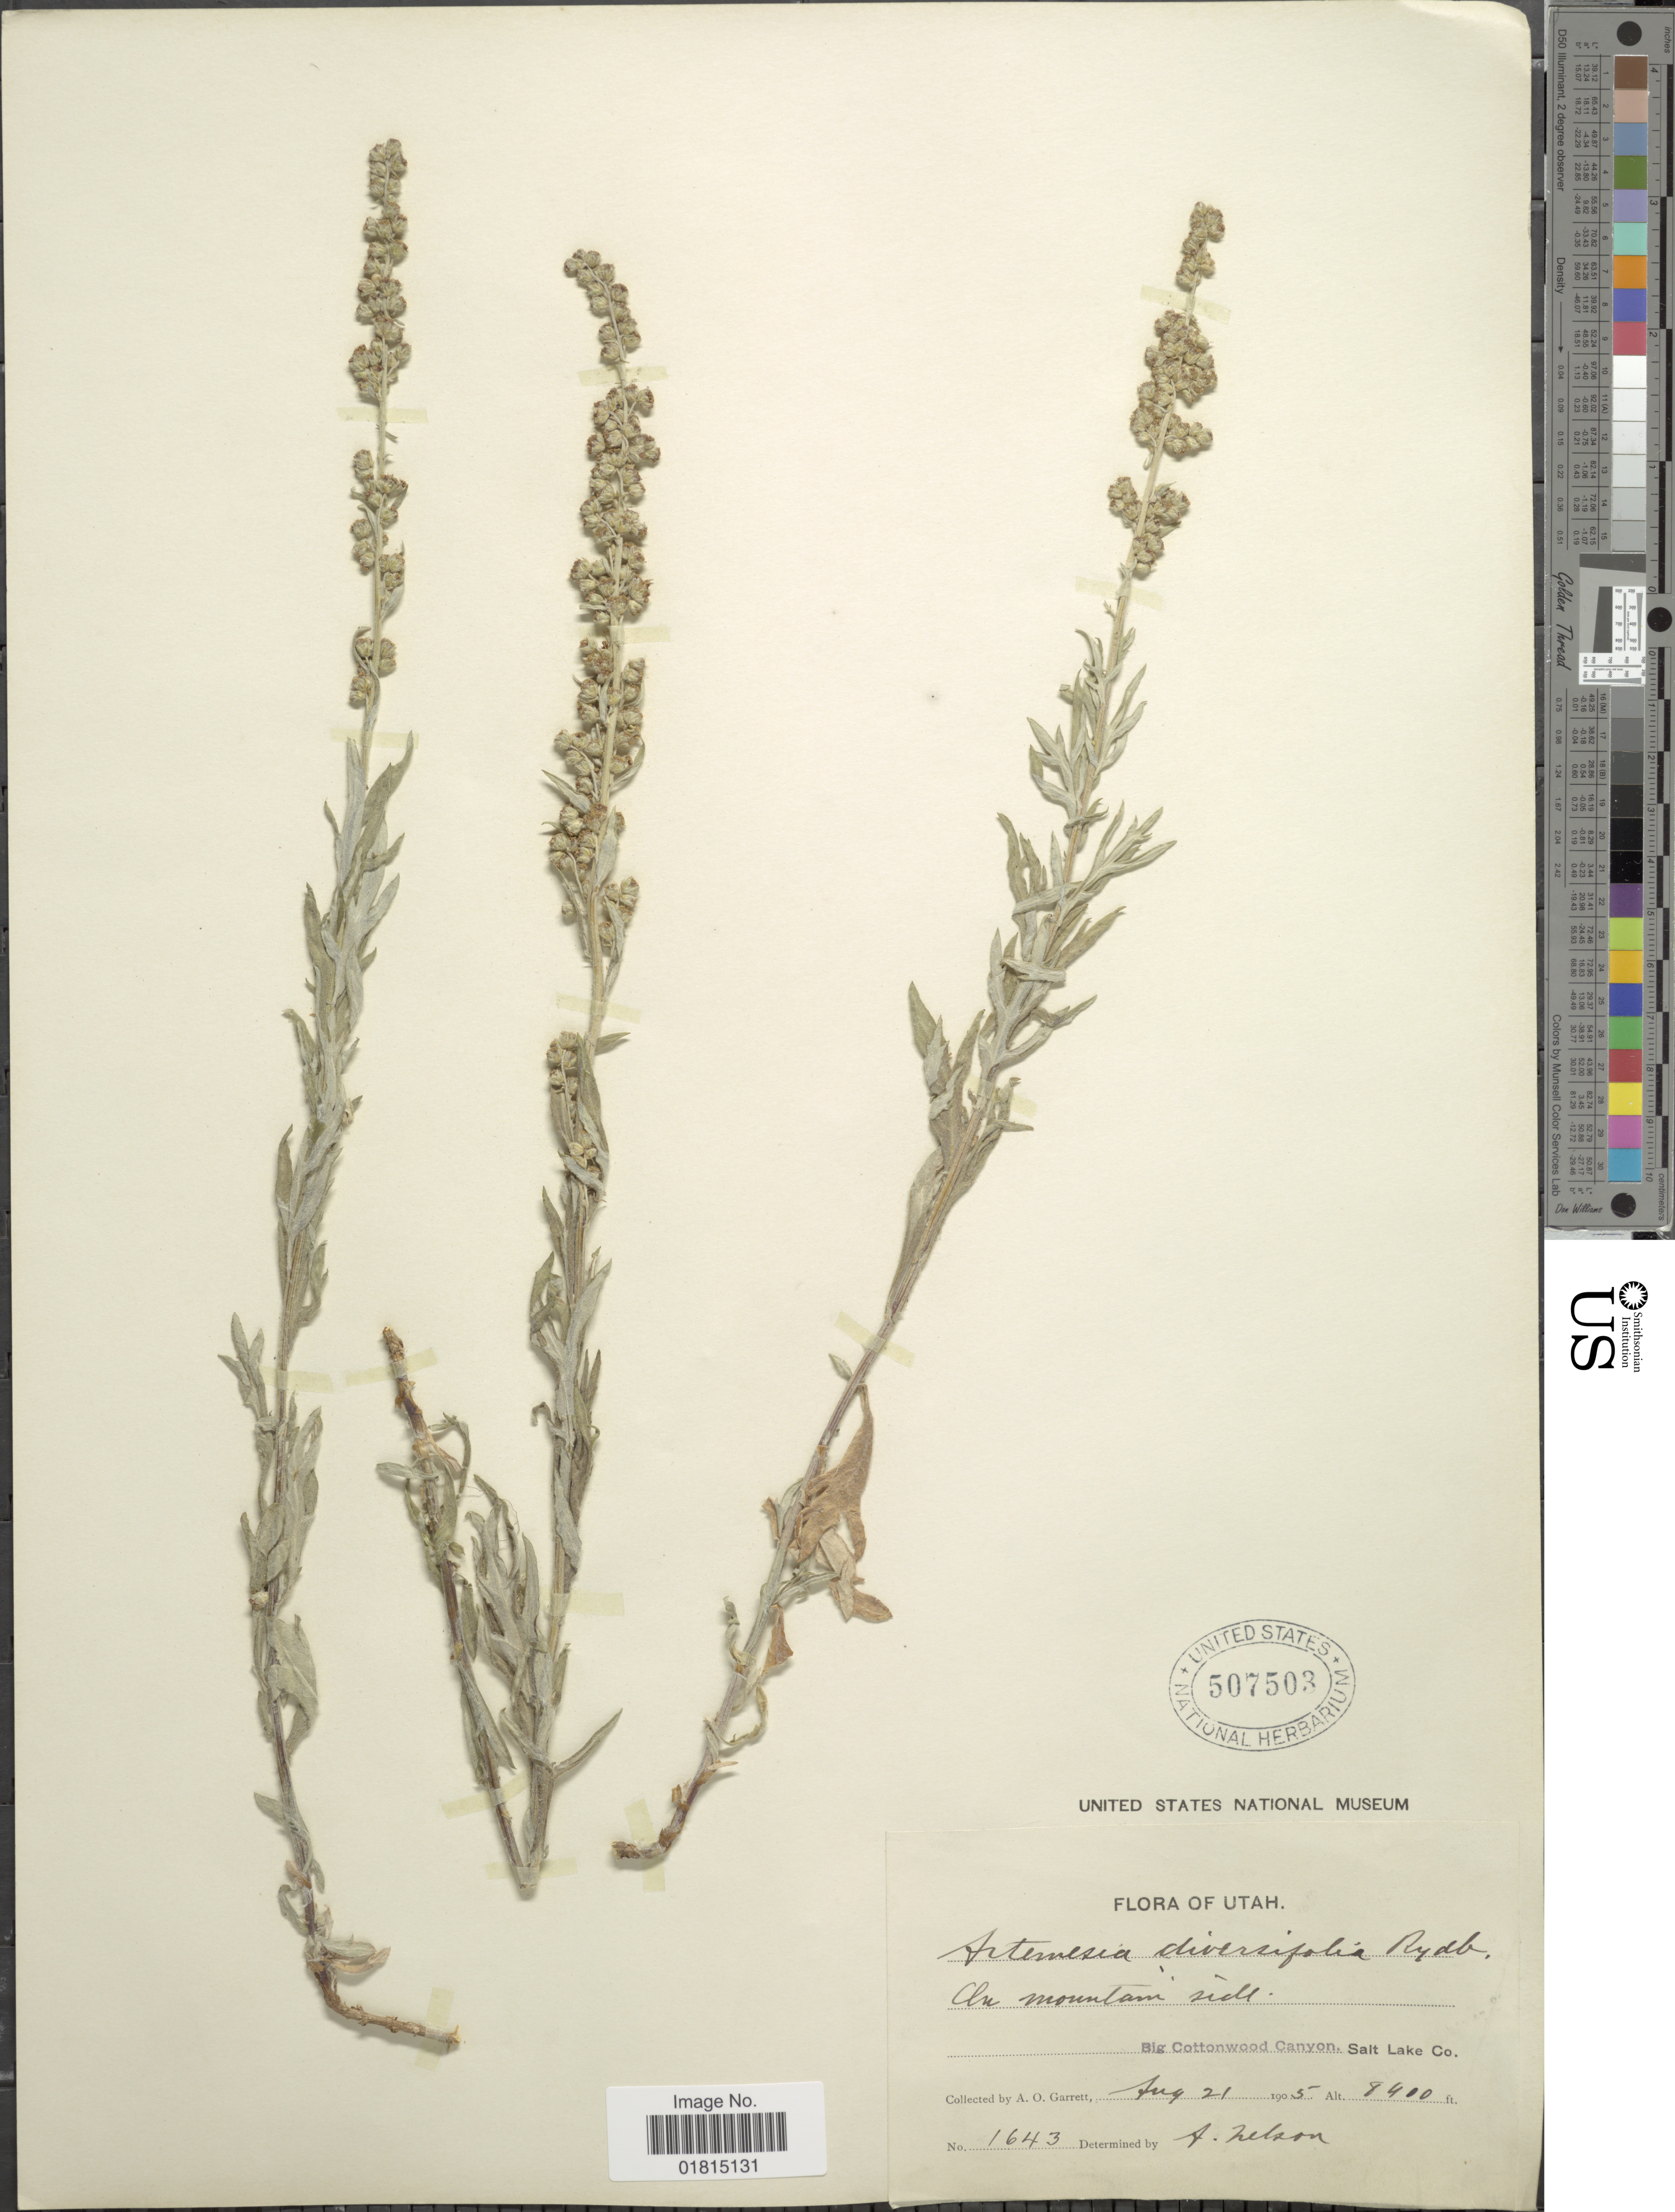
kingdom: Plantae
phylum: Tracheophyta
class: Magnoliopsida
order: Asterales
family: Asteraceae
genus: Artemisia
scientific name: Artemisia diversifolia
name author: Rydb.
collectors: A. O. Garrett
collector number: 1643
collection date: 1905-08-21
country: United States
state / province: Utah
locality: Big Cottonwood Canyon, Salt Lake Co.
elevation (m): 2560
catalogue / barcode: US 507503